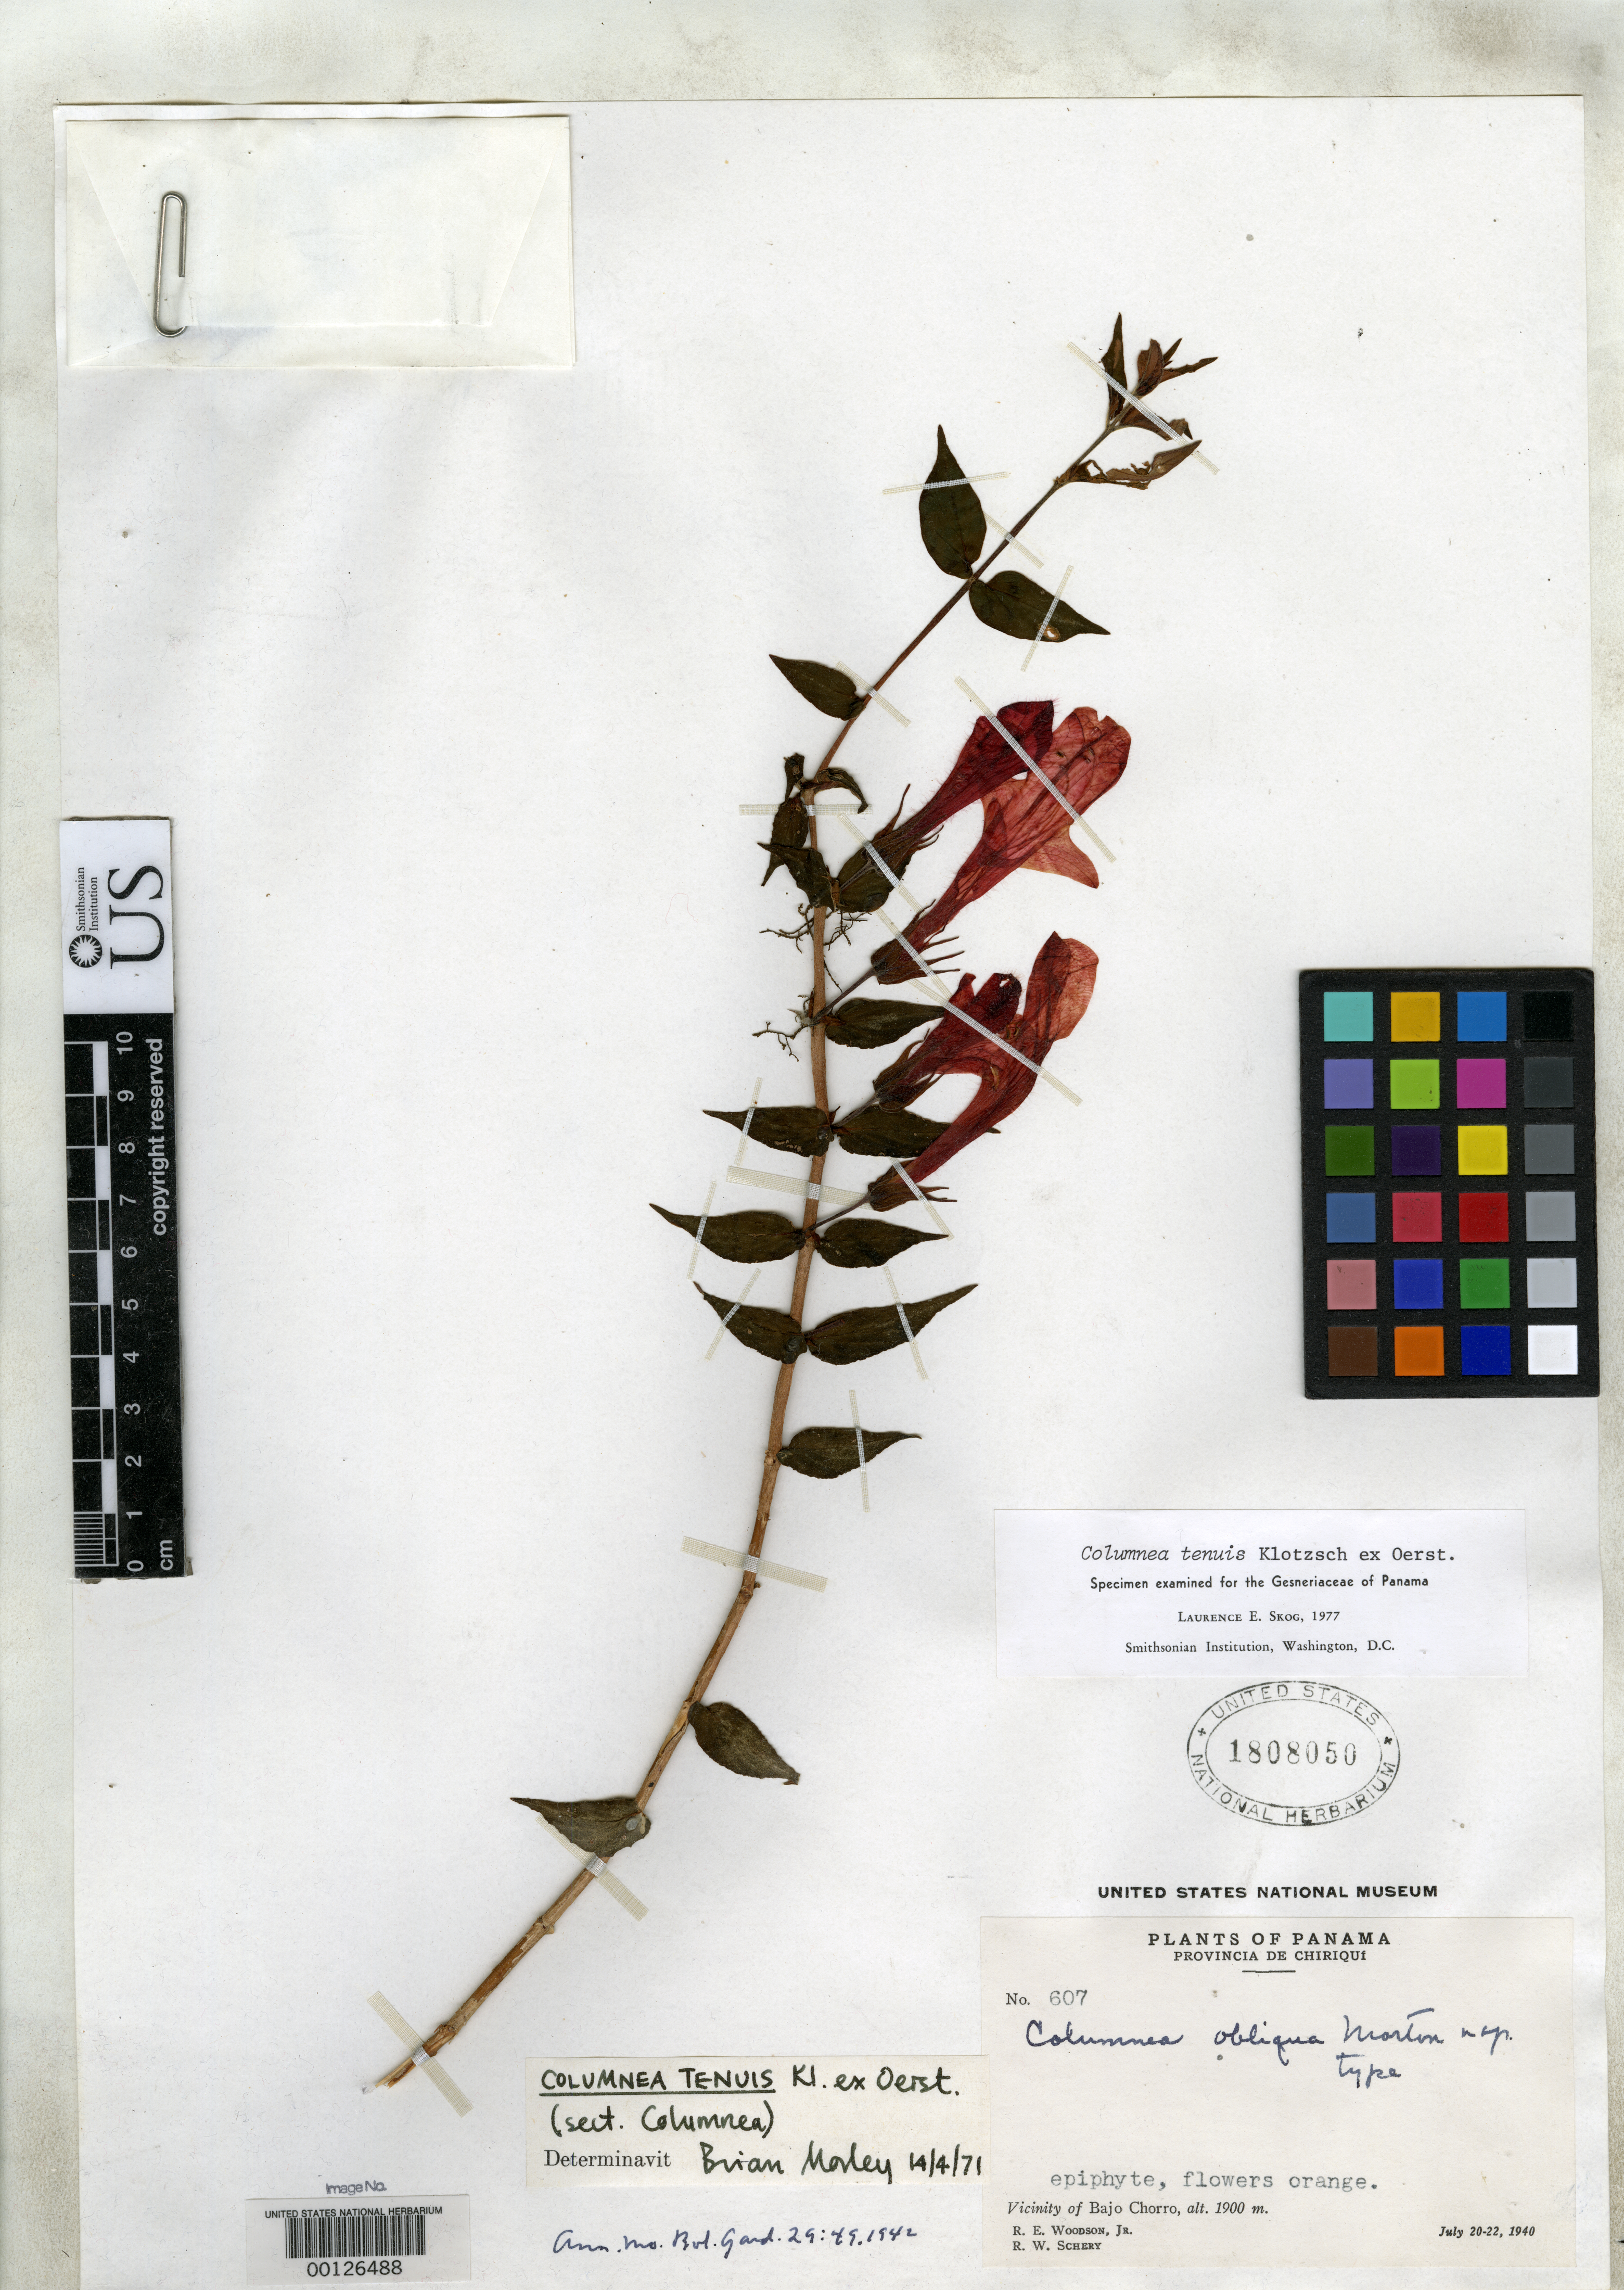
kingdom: Plantae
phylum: Tracheophyta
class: Magnoliopsida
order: Lamiales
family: Gesneriaceae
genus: Columnea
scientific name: Columnea obliqua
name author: C.V. Morton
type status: Holotype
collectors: R. E. Woodson & R. W. Schery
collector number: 607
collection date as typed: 20 Jul 1940 to 22 Jul 1940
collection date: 1940-07-20/1940-07-22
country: Panama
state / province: Chiriquí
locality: Vicinity of Bajo Chorro.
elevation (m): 1900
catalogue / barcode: US 1808050